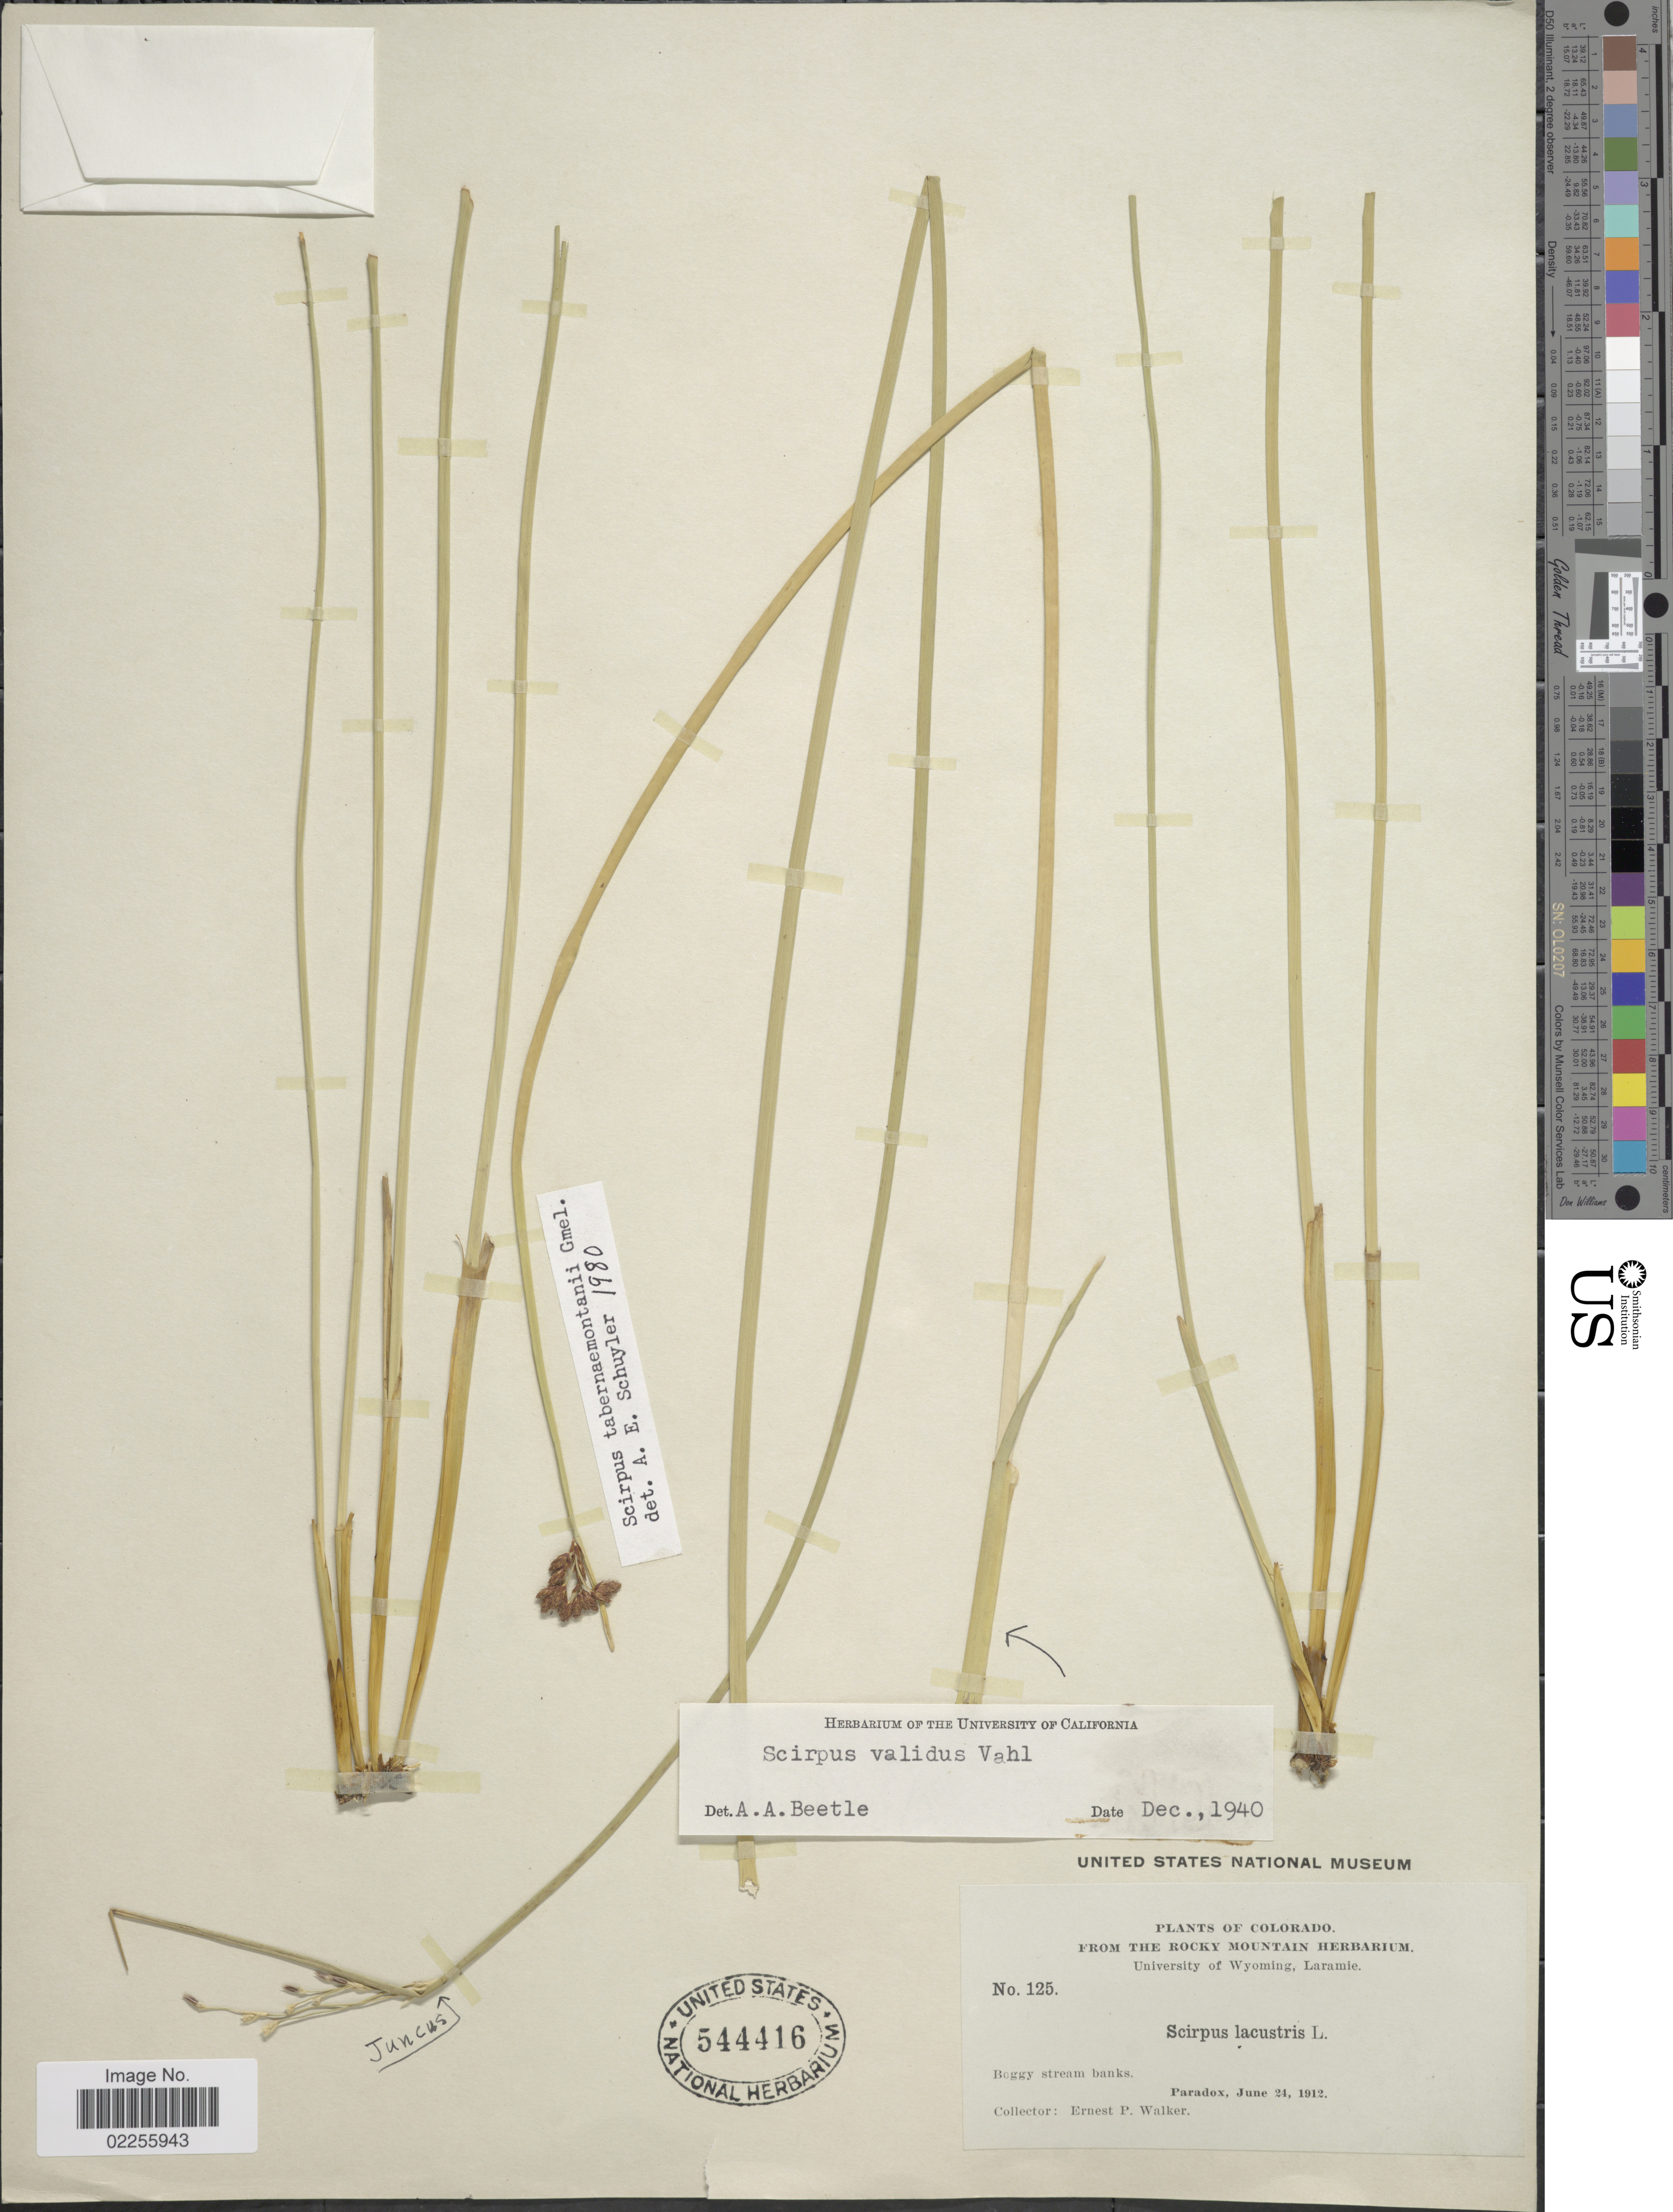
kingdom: Plantae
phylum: Tracheophyta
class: Liliopsida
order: Poales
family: Cyperaceae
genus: Schoenoplectus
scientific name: Schoenoplectus tabernaemontani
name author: (C.C. Gmel.) Palla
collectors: E. P. Walker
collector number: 125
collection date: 1912-06-24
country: United States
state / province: Colorado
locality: Boggy stream banks, Paradox.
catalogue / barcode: US 544416